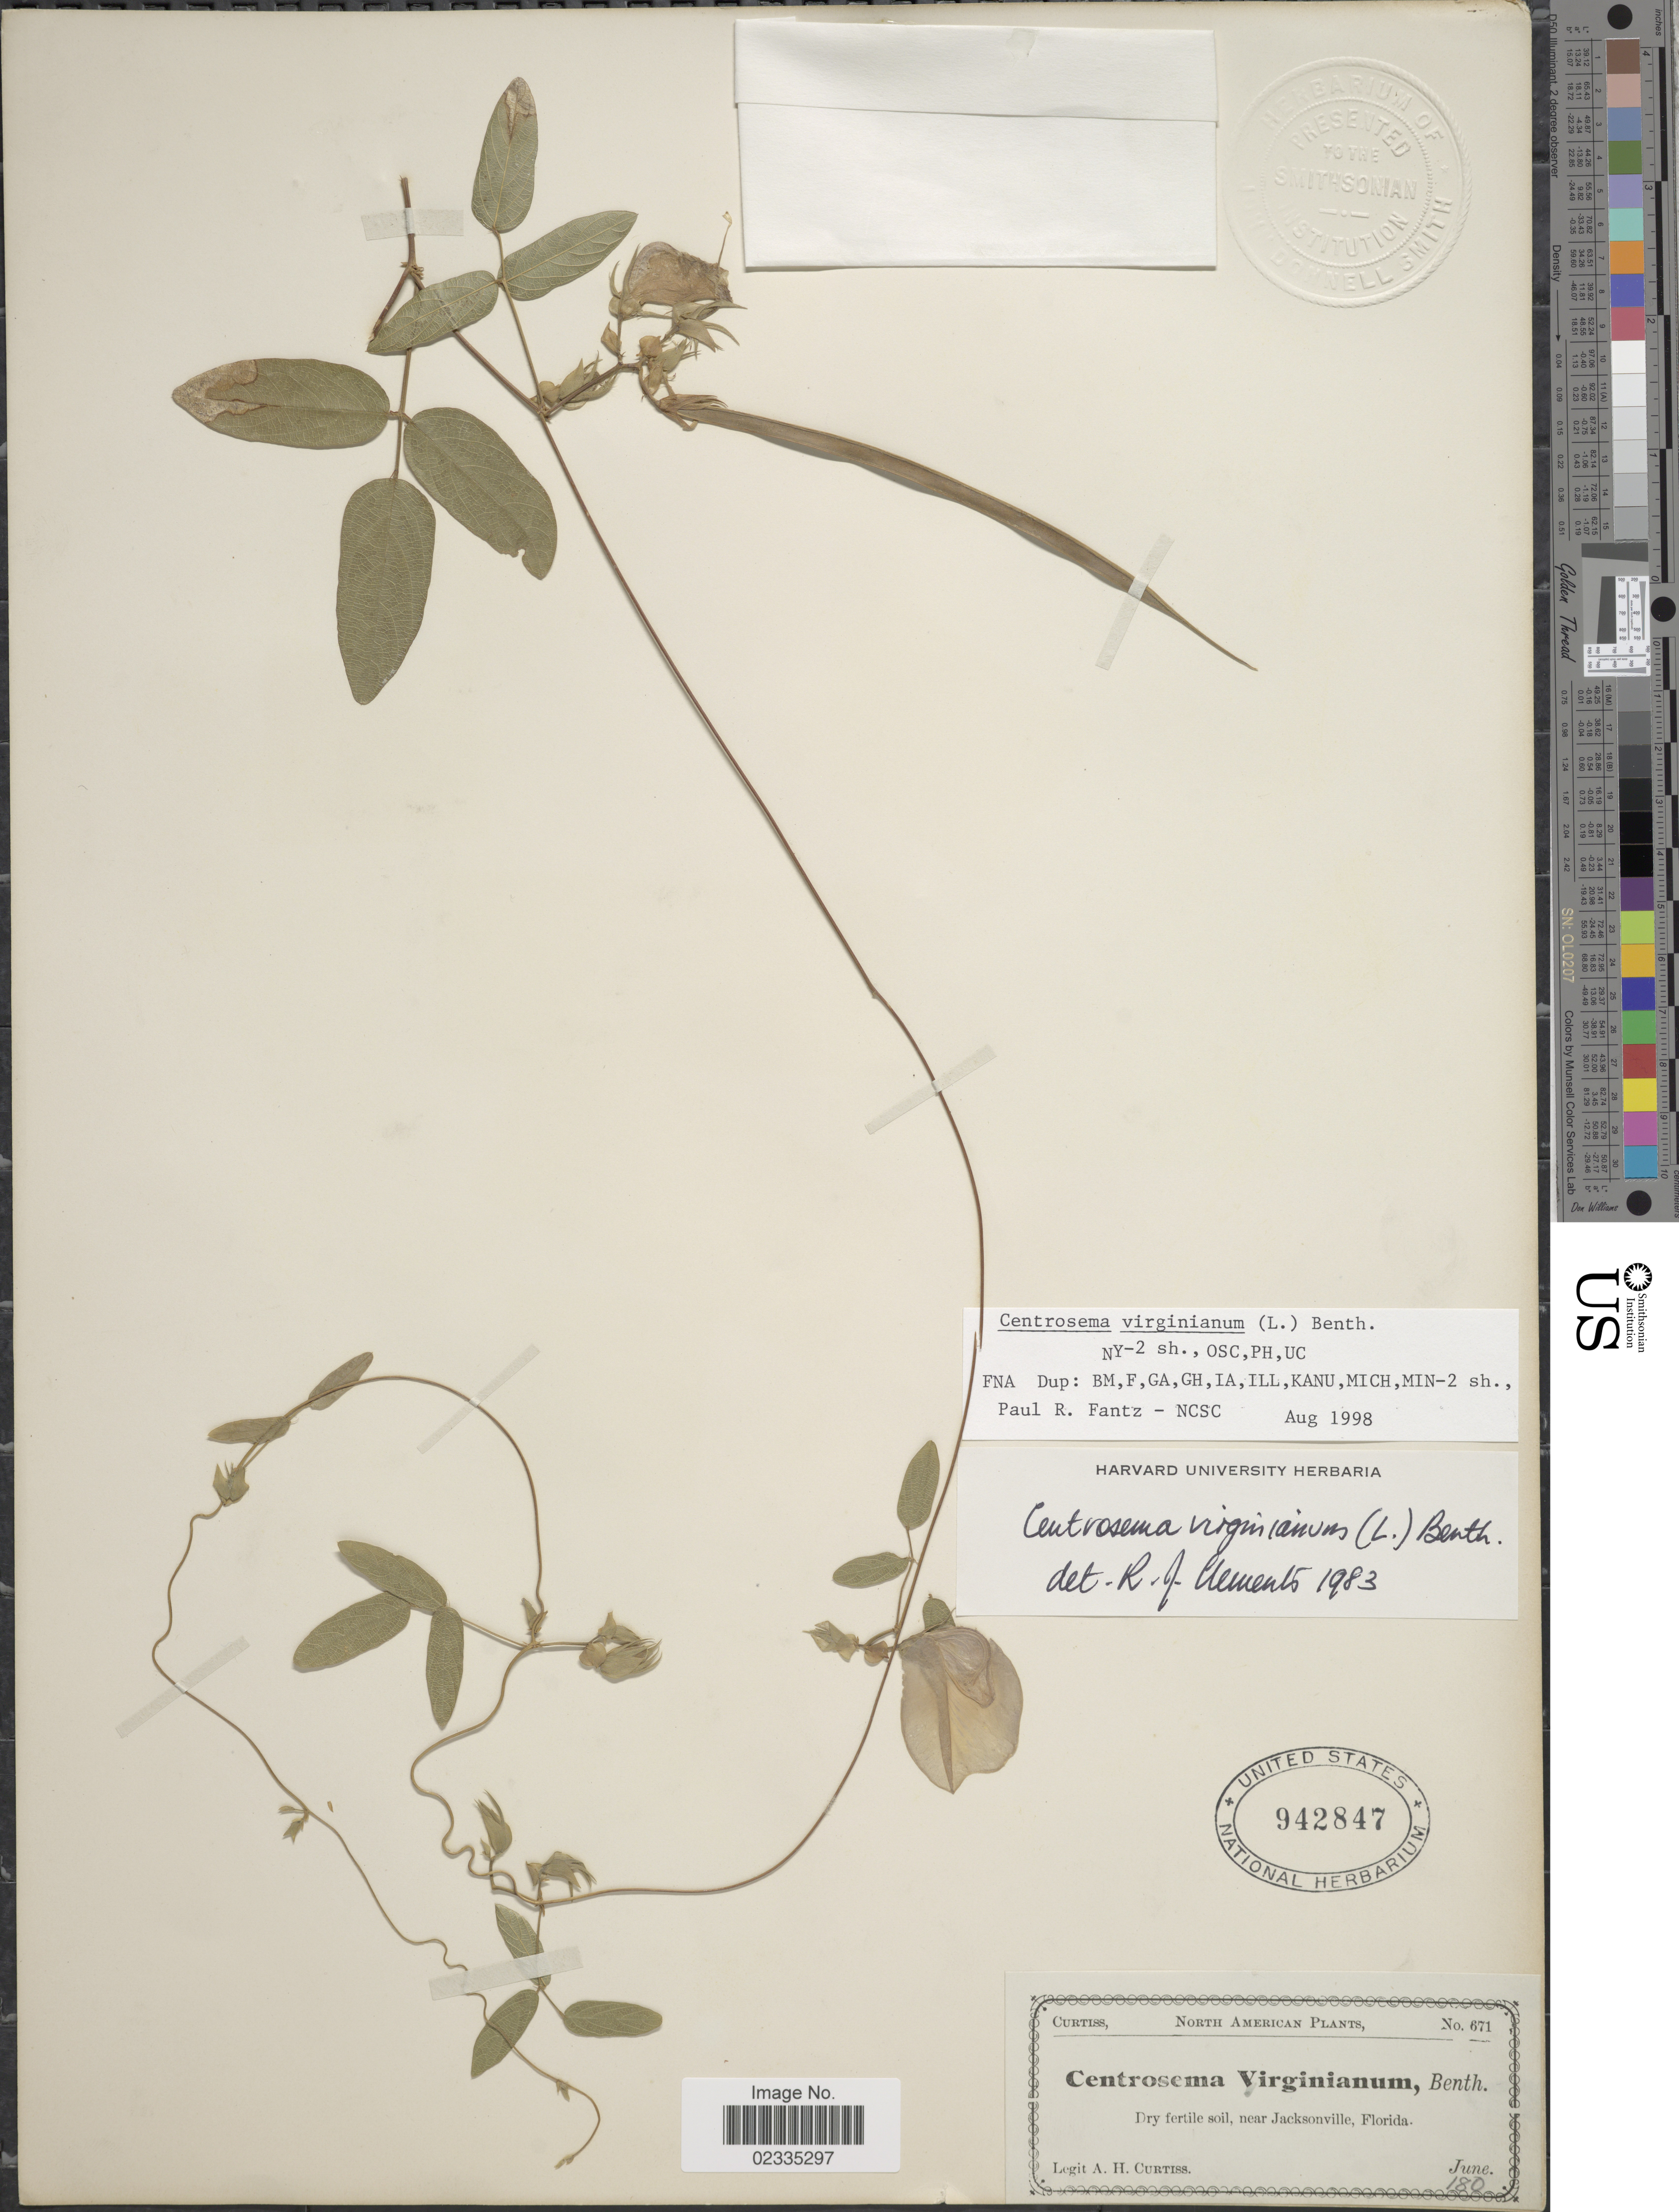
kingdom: Plantae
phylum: Tracheophyta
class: Magnoliopsida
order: Fabales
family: Fabaceae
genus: Centrosema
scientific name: Centrosema virginianum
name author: (L.) Benth.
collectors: A. H. Curtiss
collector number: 671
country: United States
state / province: Florida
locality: Dry fertile soil, near Jacksonville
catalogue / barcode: US 942847